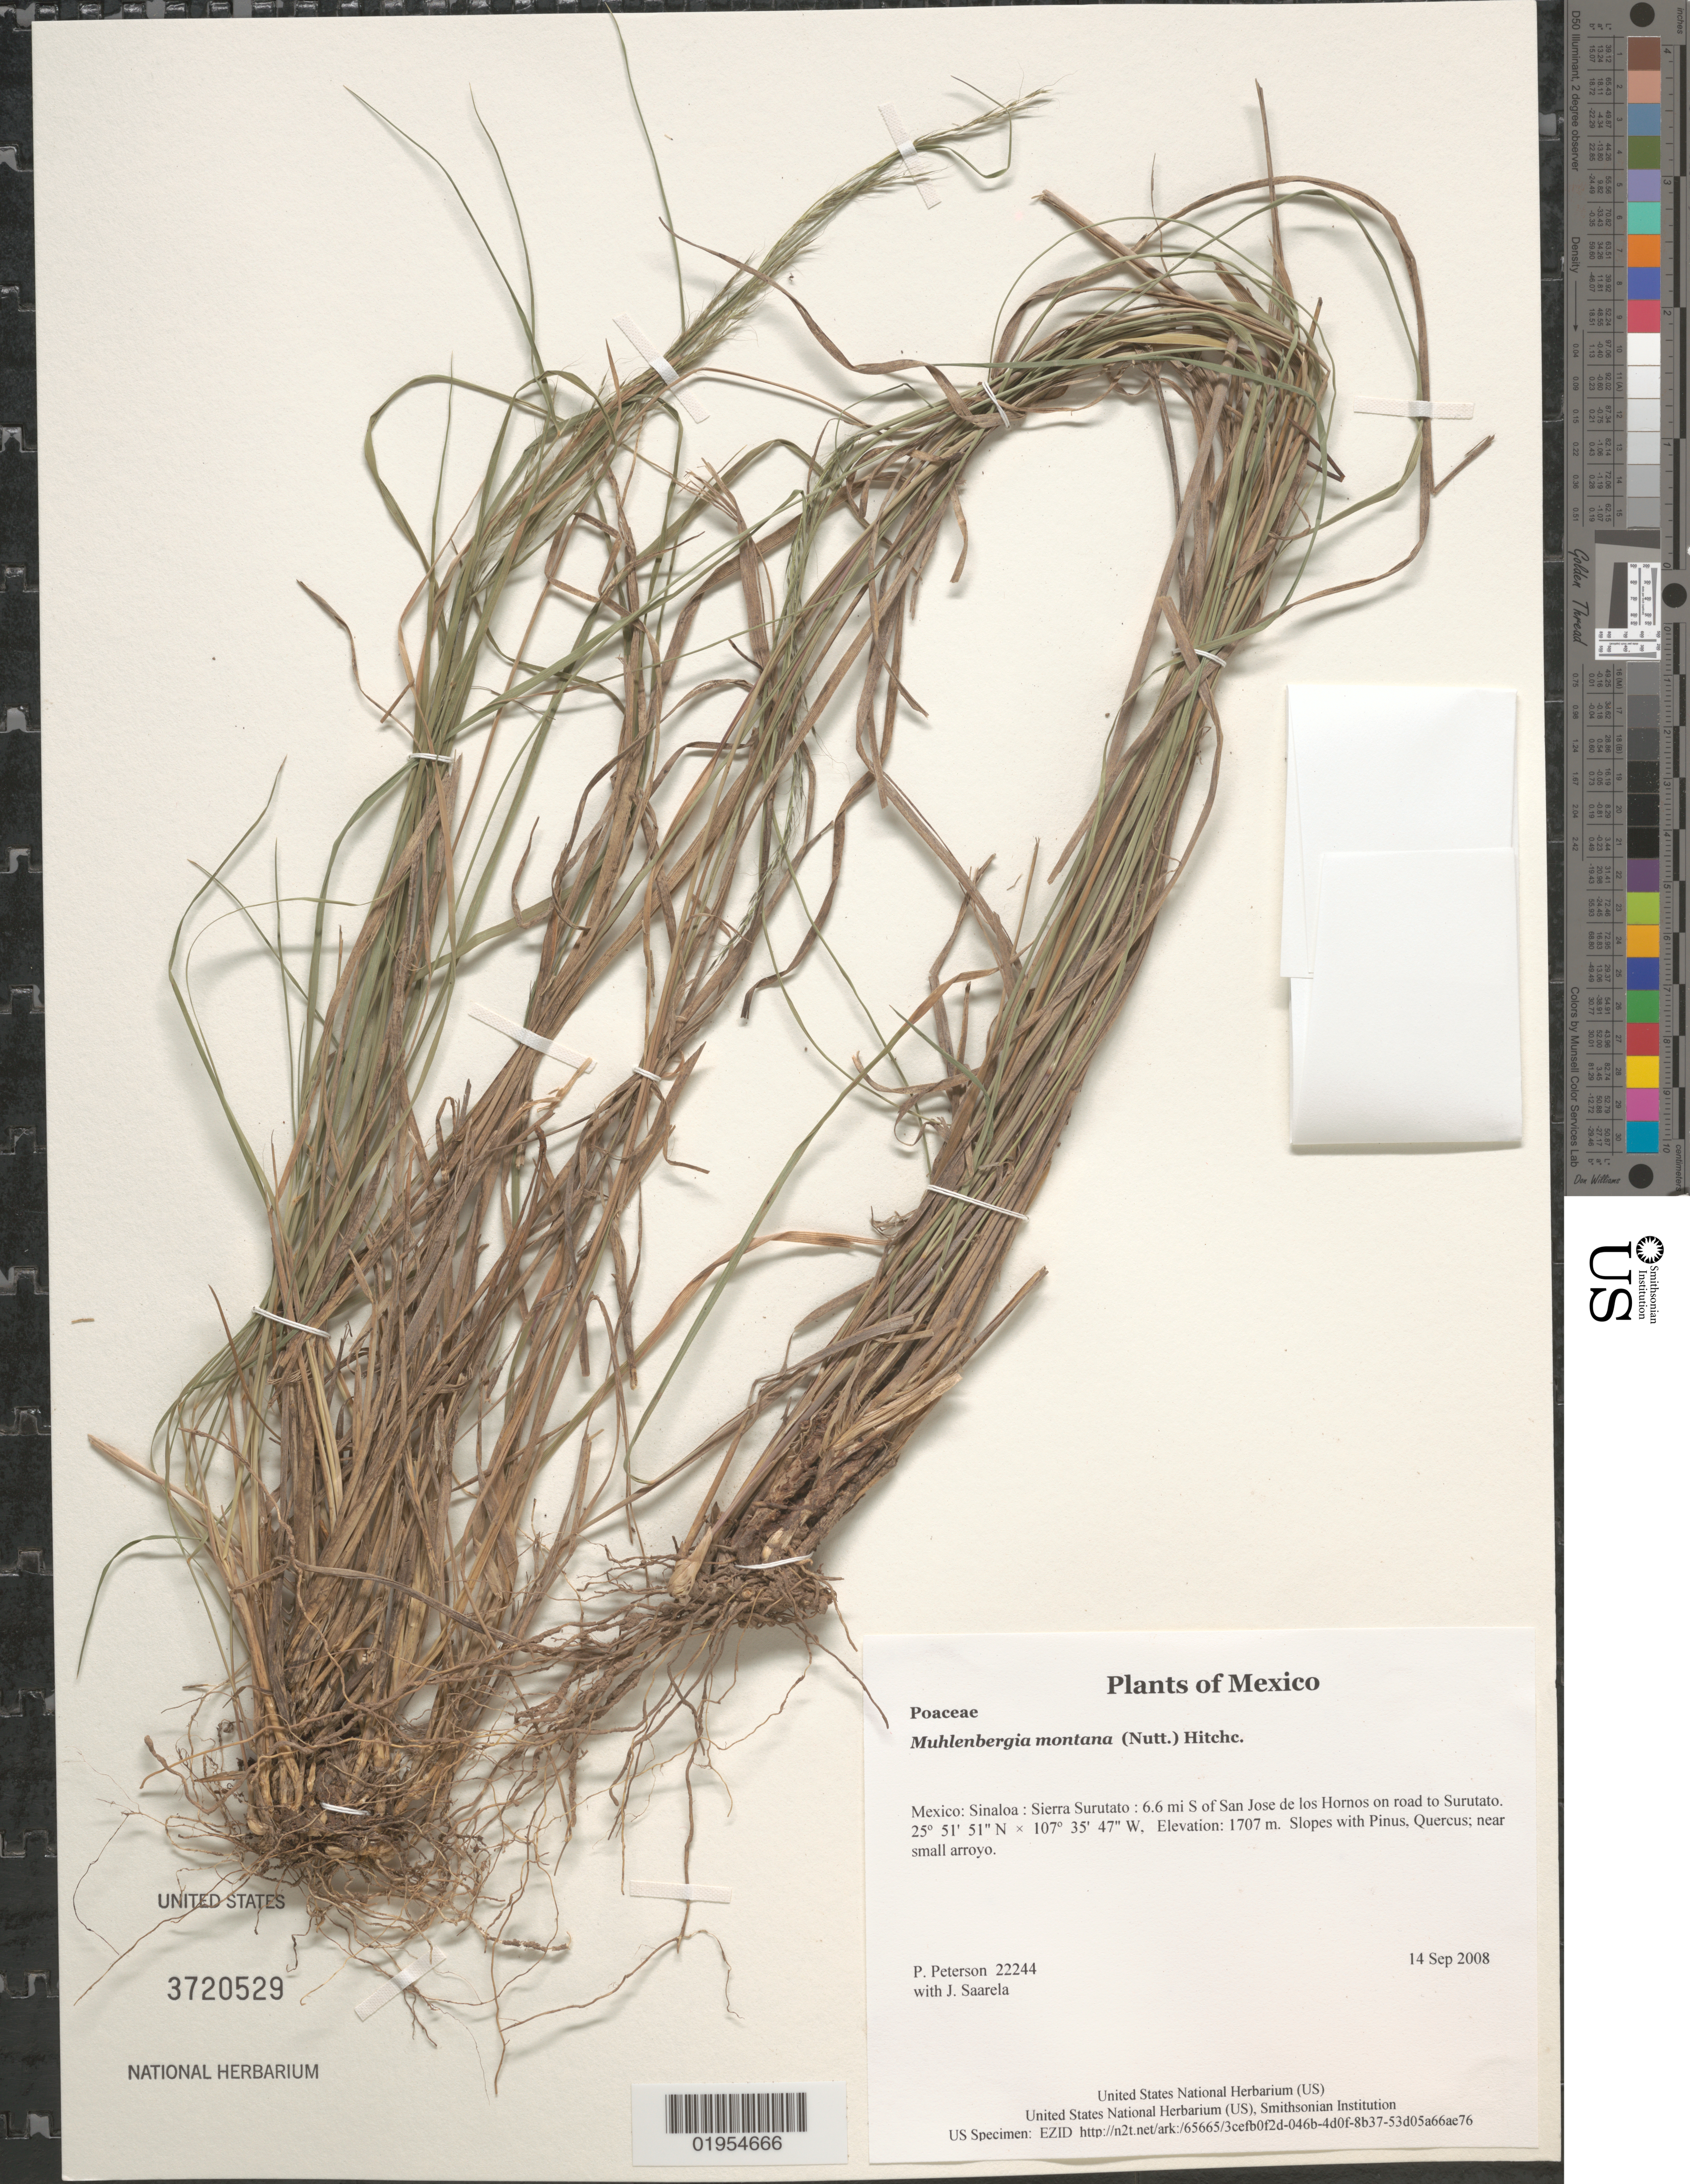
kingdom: Plantae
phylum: Tracheophyta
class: Liliopsida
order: Poales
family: Poaceae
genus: Muhlenbergia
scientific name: Muhlenbergia montana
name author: (Nutt.) Hitchc.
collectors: P. M. Peterson & J. Saarela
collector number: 22244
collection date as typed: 14 Sep 2008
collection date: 2008-09-14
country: Mexico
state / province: Sinaloa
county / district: Sierra Surutato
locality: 6.6 mi S of San Jose de los Hornos on road to Surutato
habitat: Slopes with Pinus, Quercus; near small arroyo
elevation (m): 1707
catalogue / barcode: US 3720529